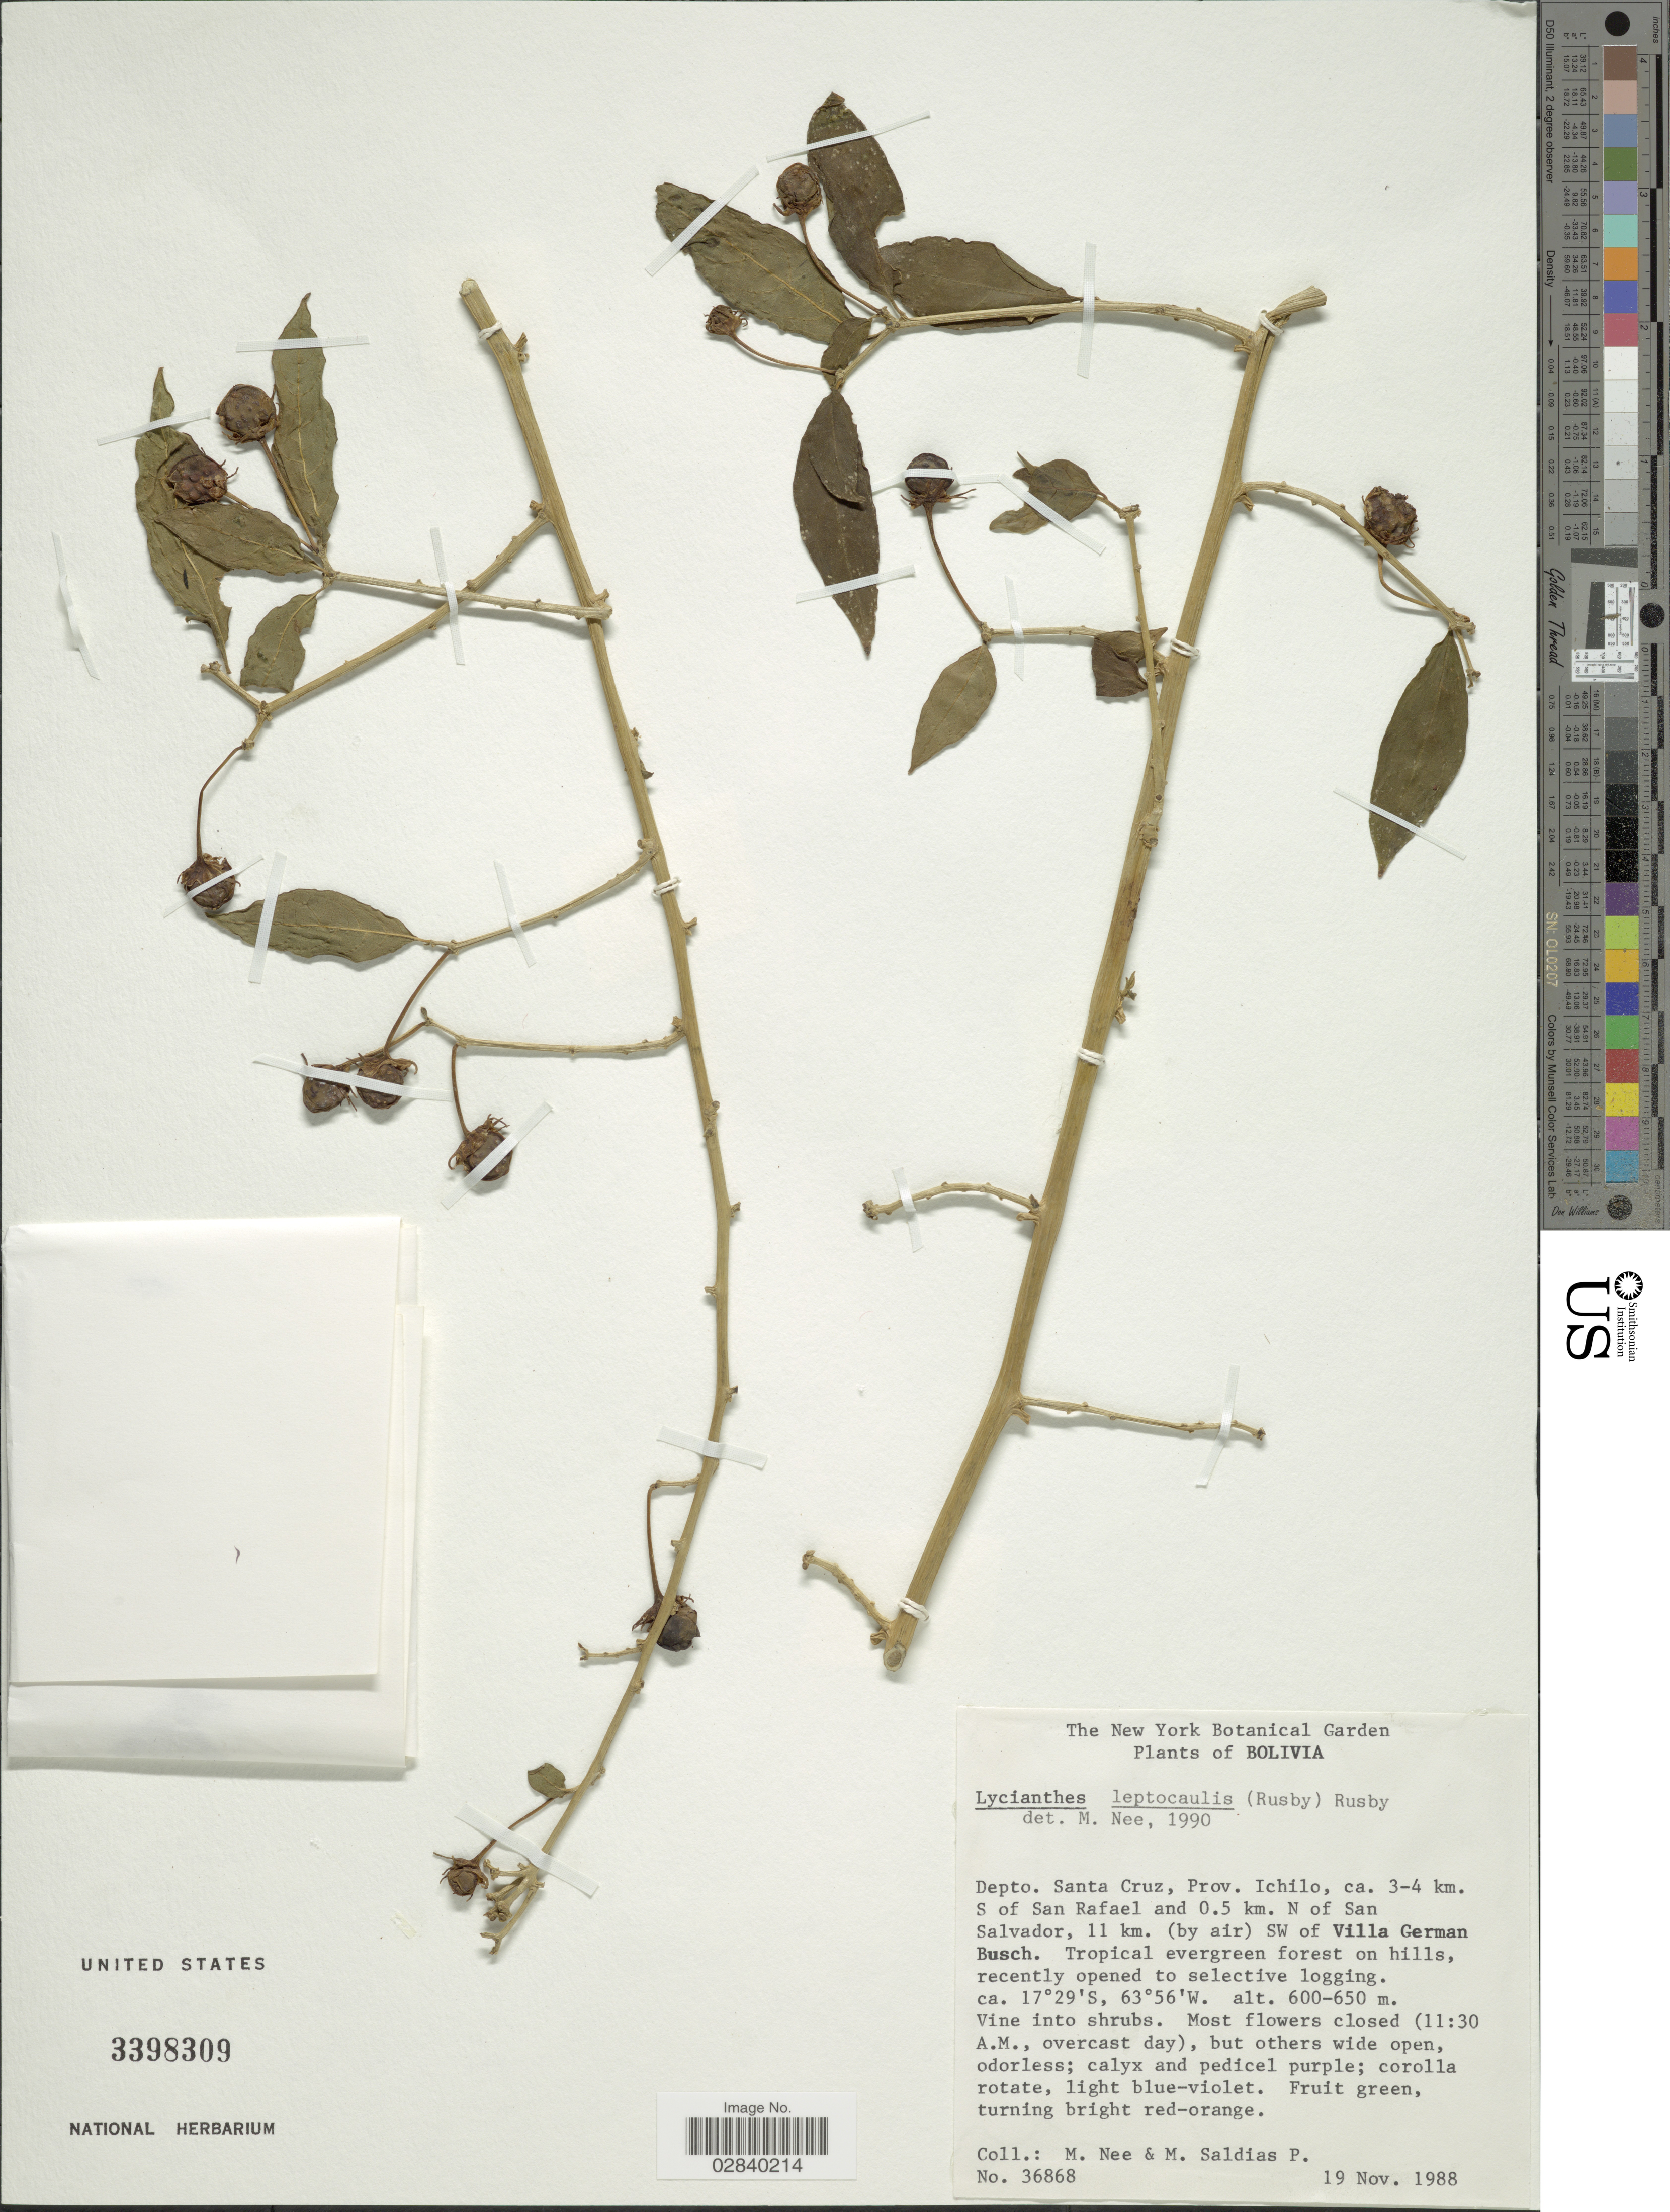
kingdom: Plantae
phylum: Tracheophyta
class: Magnoliopsida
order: Solanales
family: Solanaceae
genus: Lycianthes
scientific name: Lycianthes leptocaulis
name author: (Rusby) Rusby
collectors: M. Nee & M. Saldias P.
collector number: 36868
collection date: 1988-11-19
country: Bolivia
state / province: Santa Cruz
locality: Depto. Santa Cruz, Prov. Ichilo, ca. 3-4 km. S of San Rafael and 0.5 km. N of San Salvador, 11 km. (by air) SW of Villa German Busch.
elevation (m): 600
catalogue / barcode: US 3398309